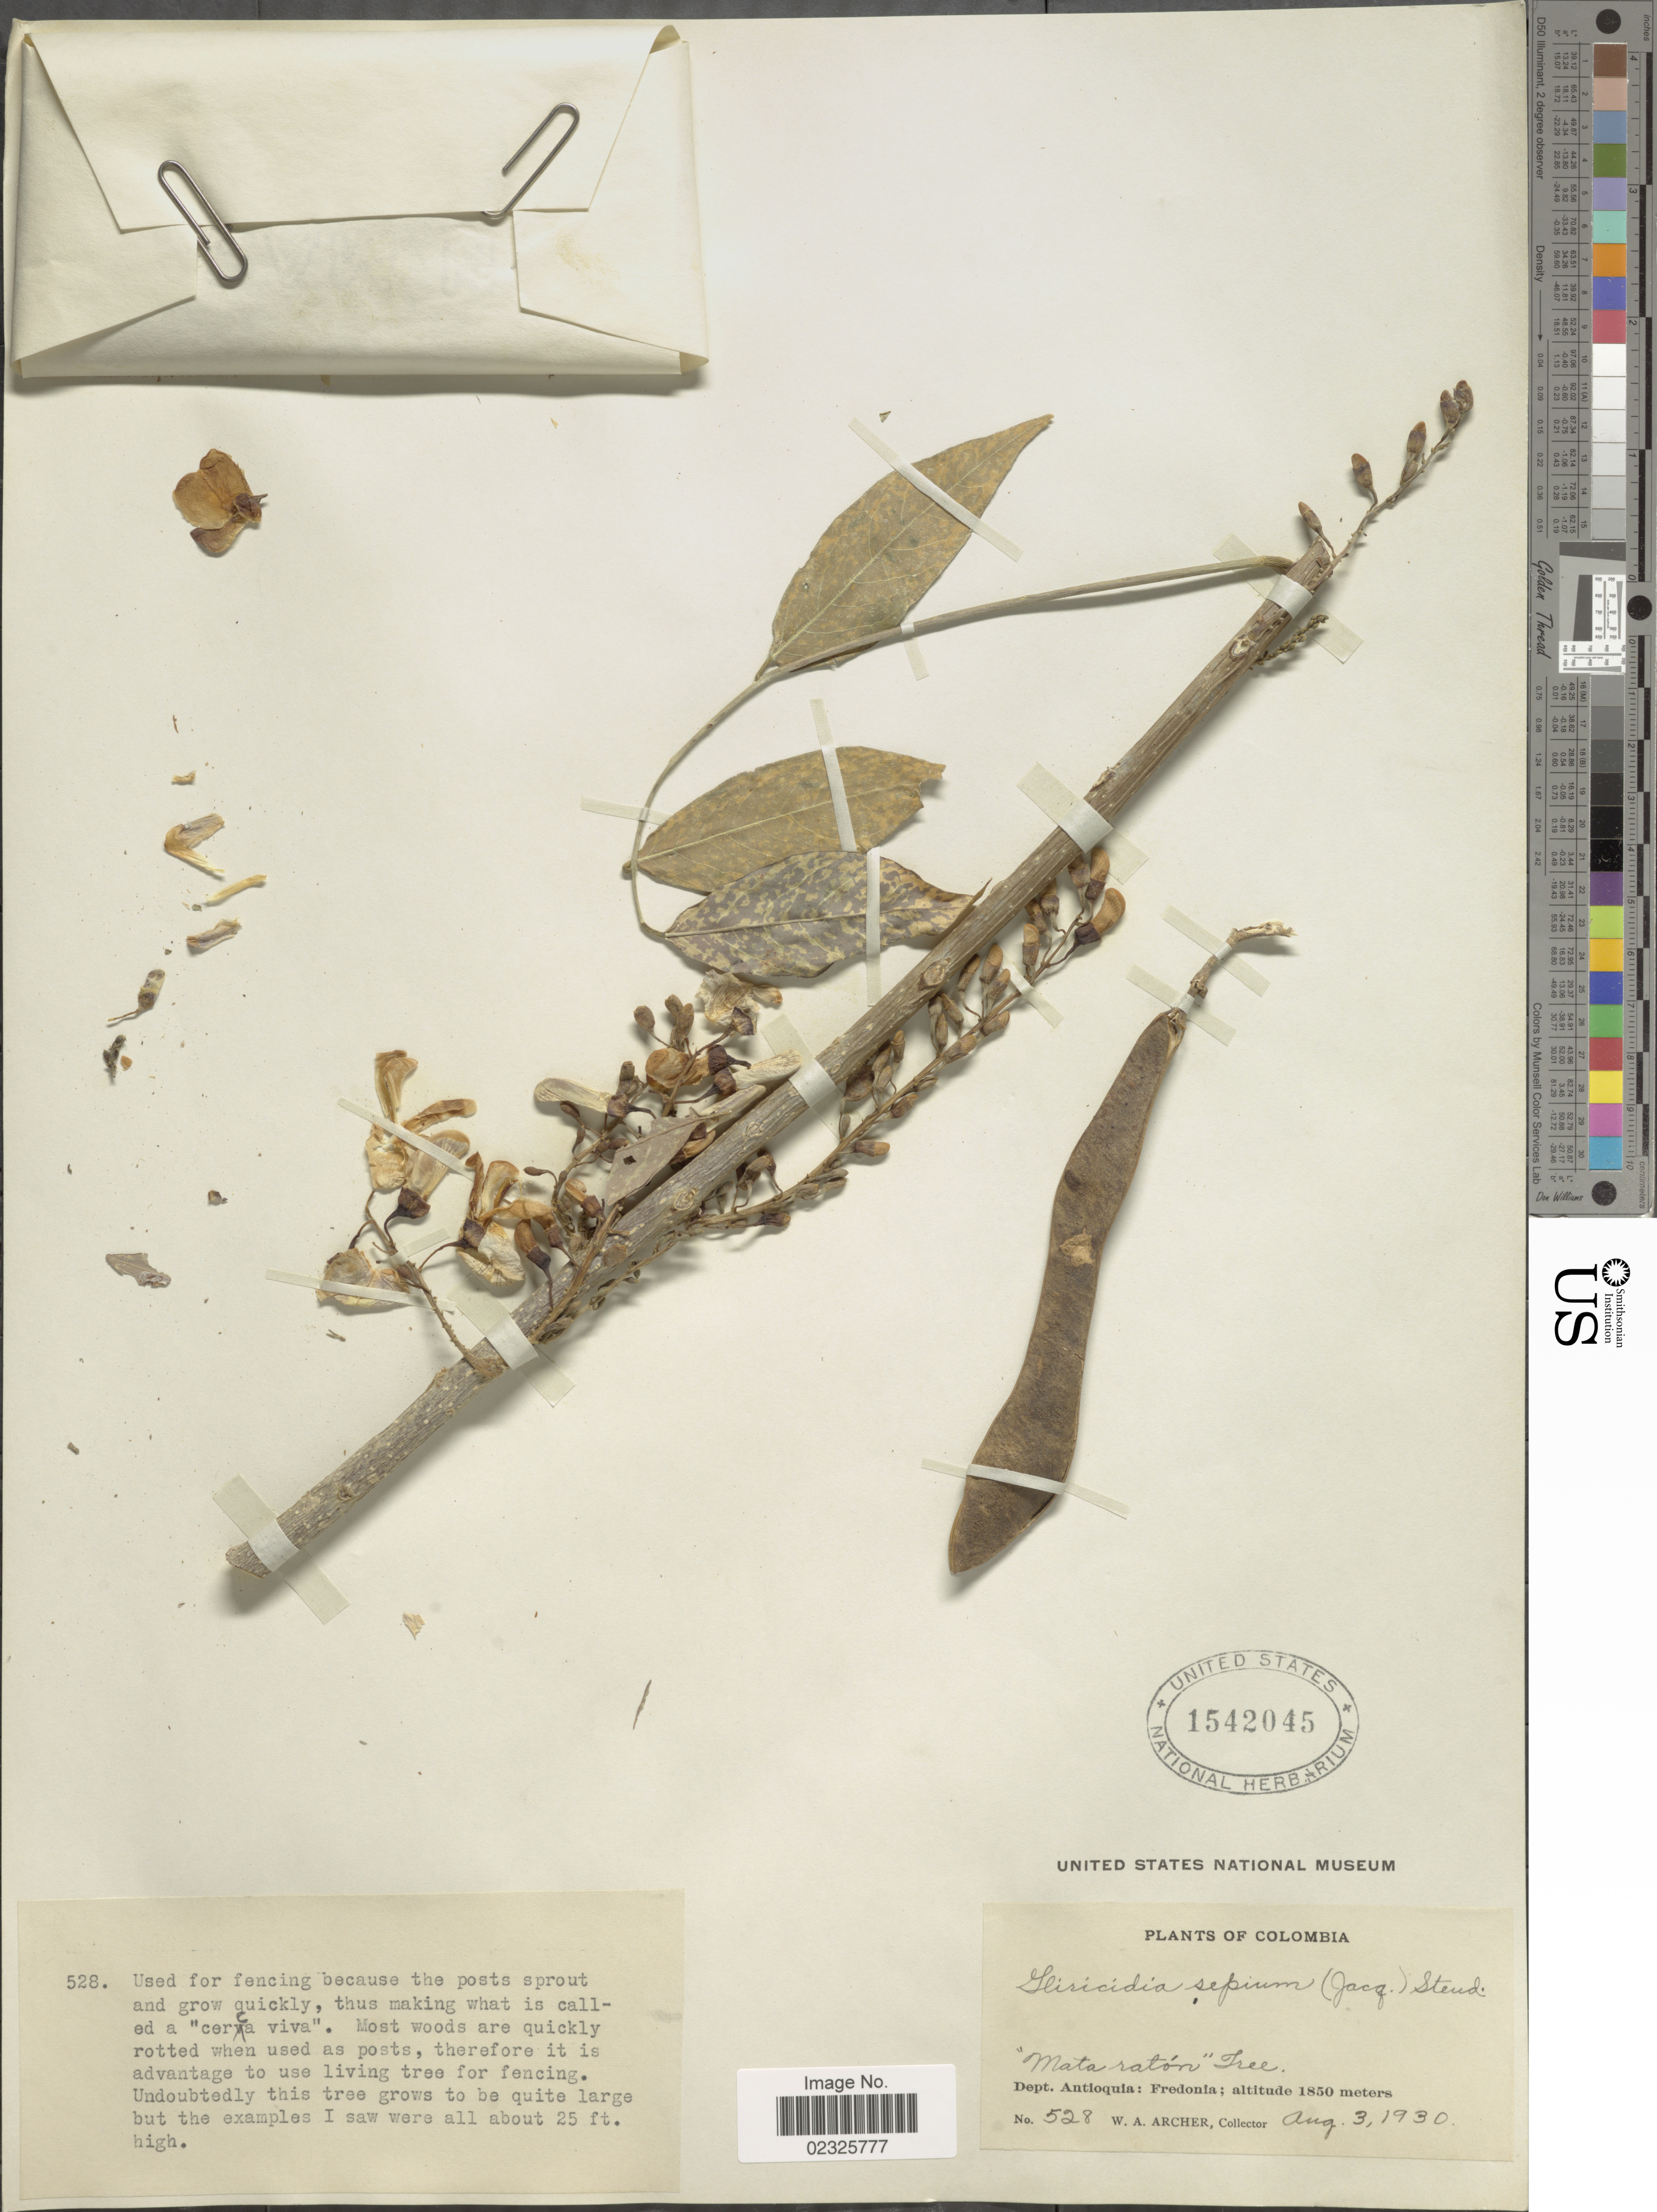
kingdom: Plantae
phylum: Tracheophyta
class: Magnoliopsida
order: Fabales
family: Fabaceae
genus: Gliricidia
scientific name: Gliricidia sepium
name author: (Jacq.) Kunth ex Walp.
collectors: W. A. Archer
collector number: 528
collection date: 1930-08-03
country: Colombia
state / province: Antioquia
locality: Dept. Antioquia: Fredonia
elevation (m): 1850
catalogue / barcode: US 1542045